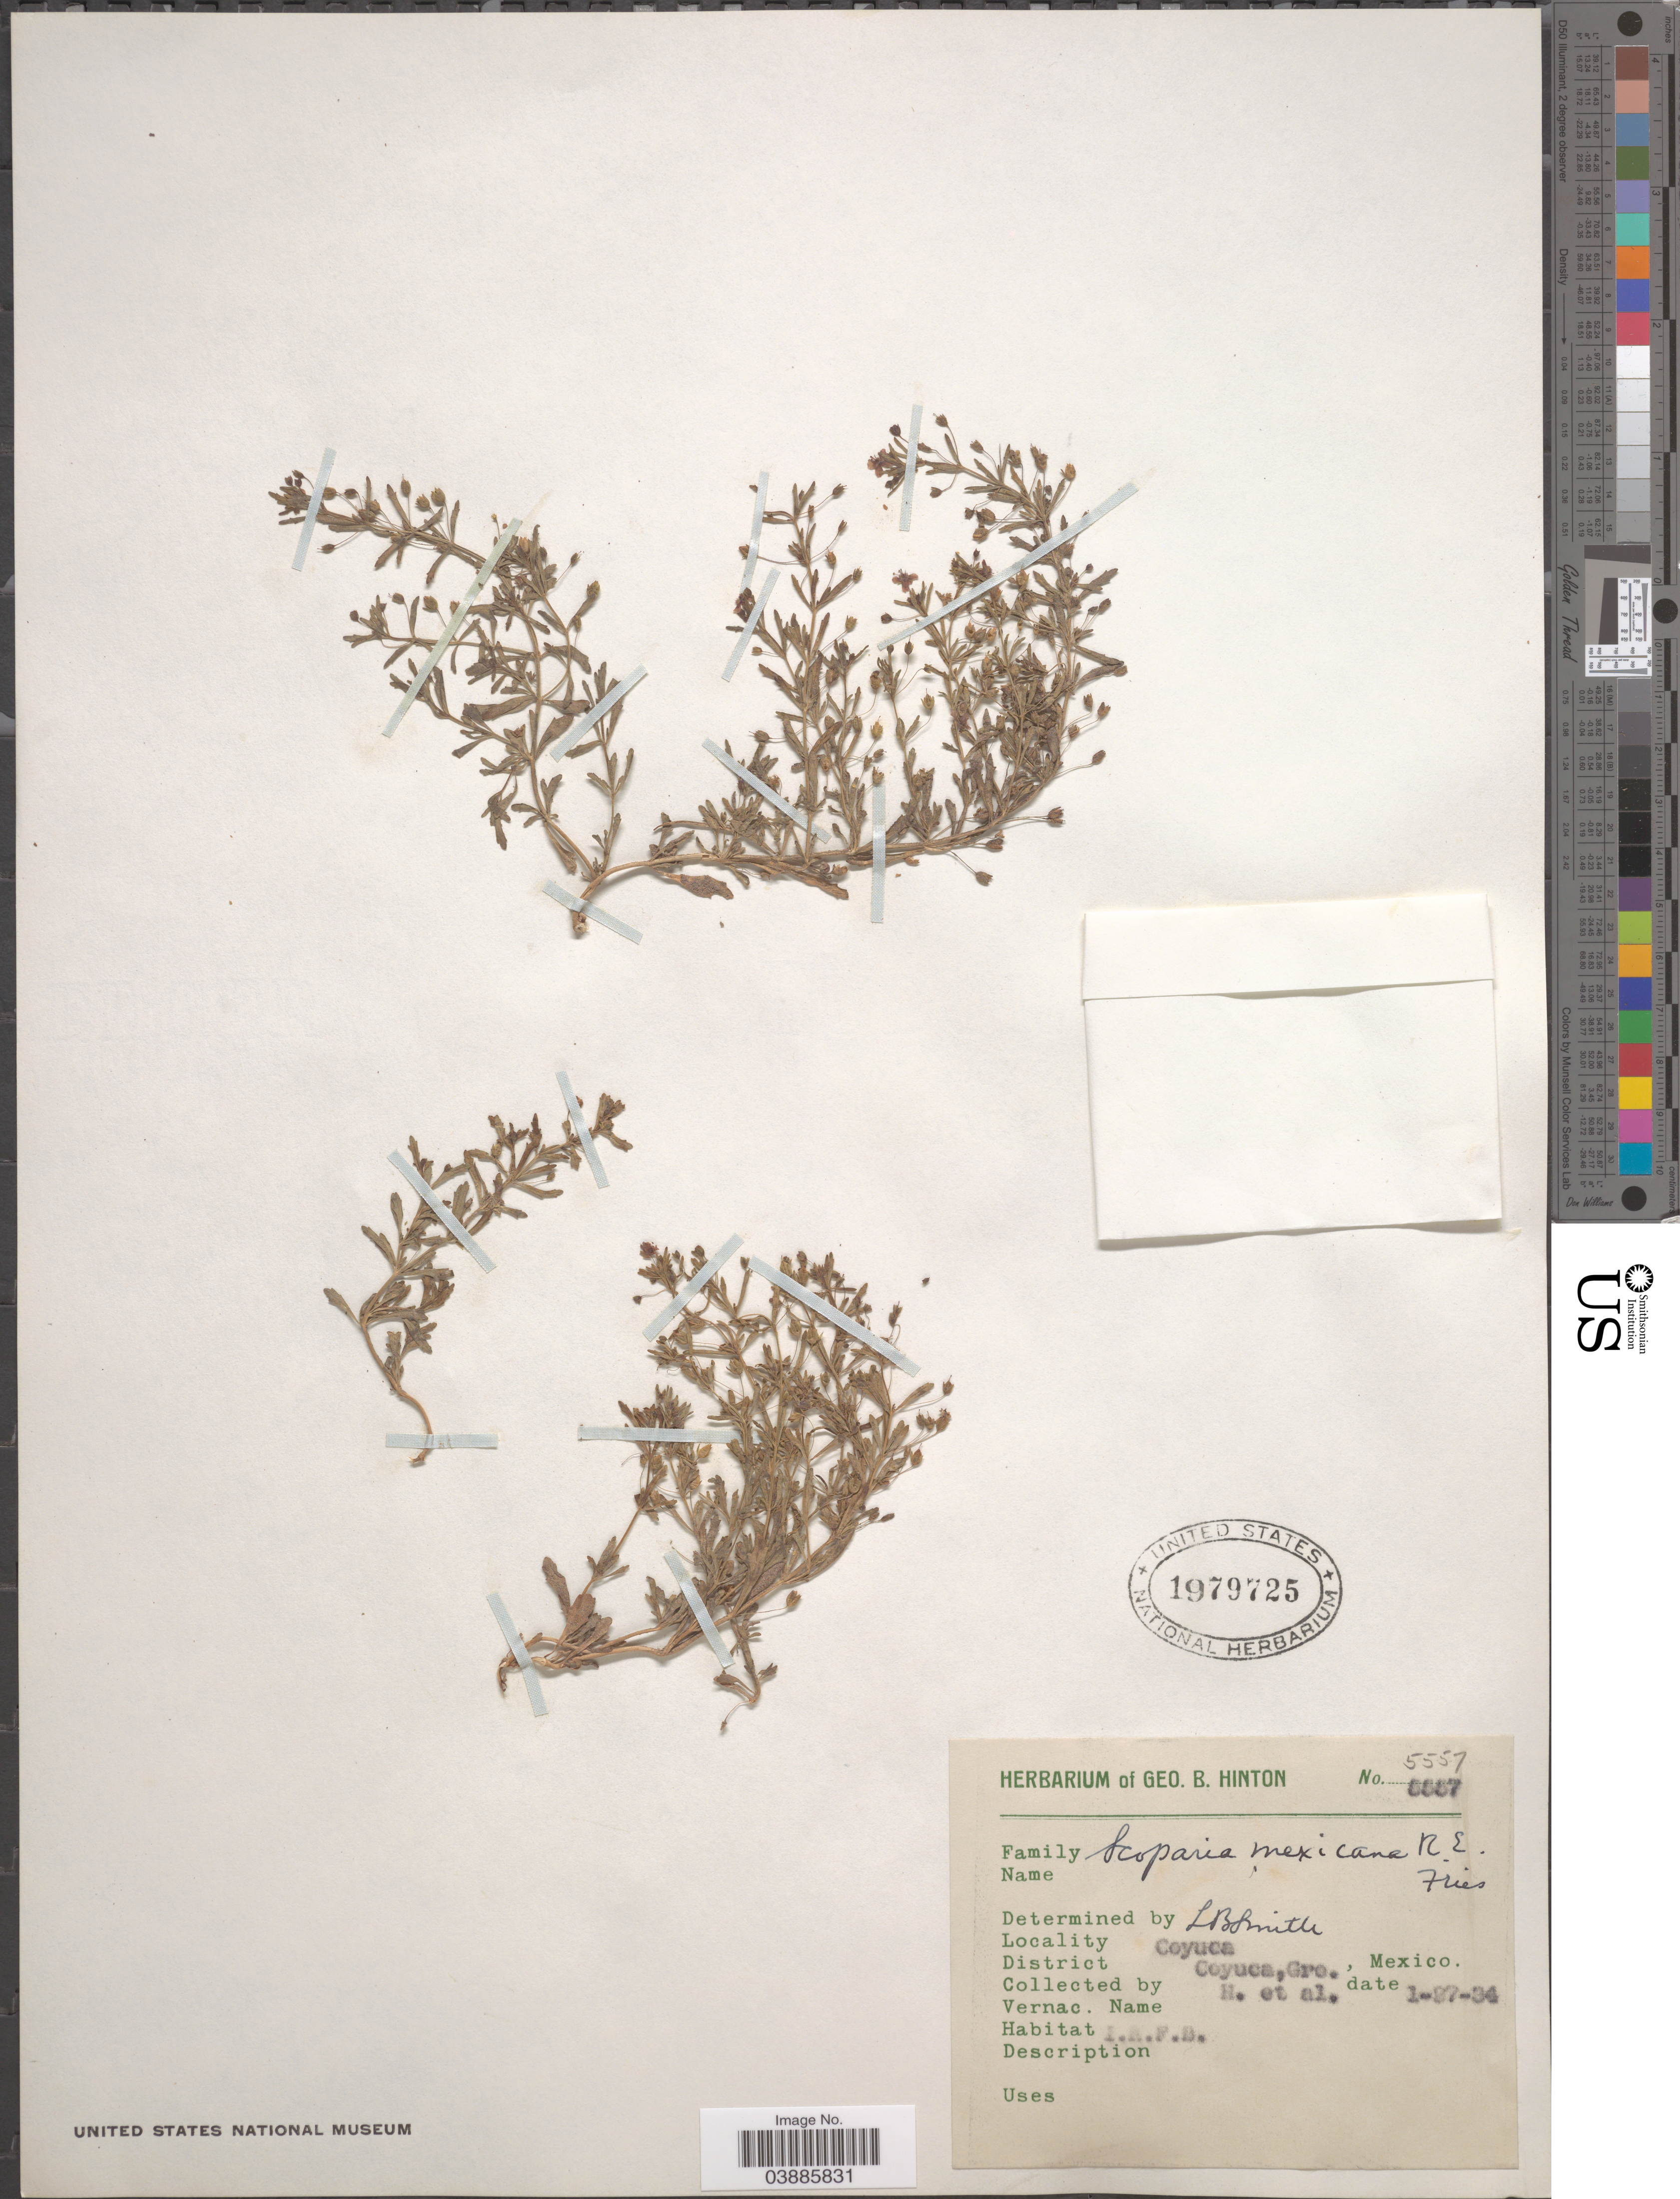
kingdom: Plantae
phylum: Tracheophyta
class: Magnoliopsida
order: Lamiales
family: Plantaginaceae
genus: Scoparia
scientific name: Scoparia annua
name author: Cham. ex Schltdl.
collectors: G. B. Hinton & et al.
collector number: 5557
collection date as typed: Transcribed d/m/y: 27/1/34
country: Mexico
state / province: Guerrero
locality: Coyuca. District Coyuca.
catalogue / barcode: US 1979725